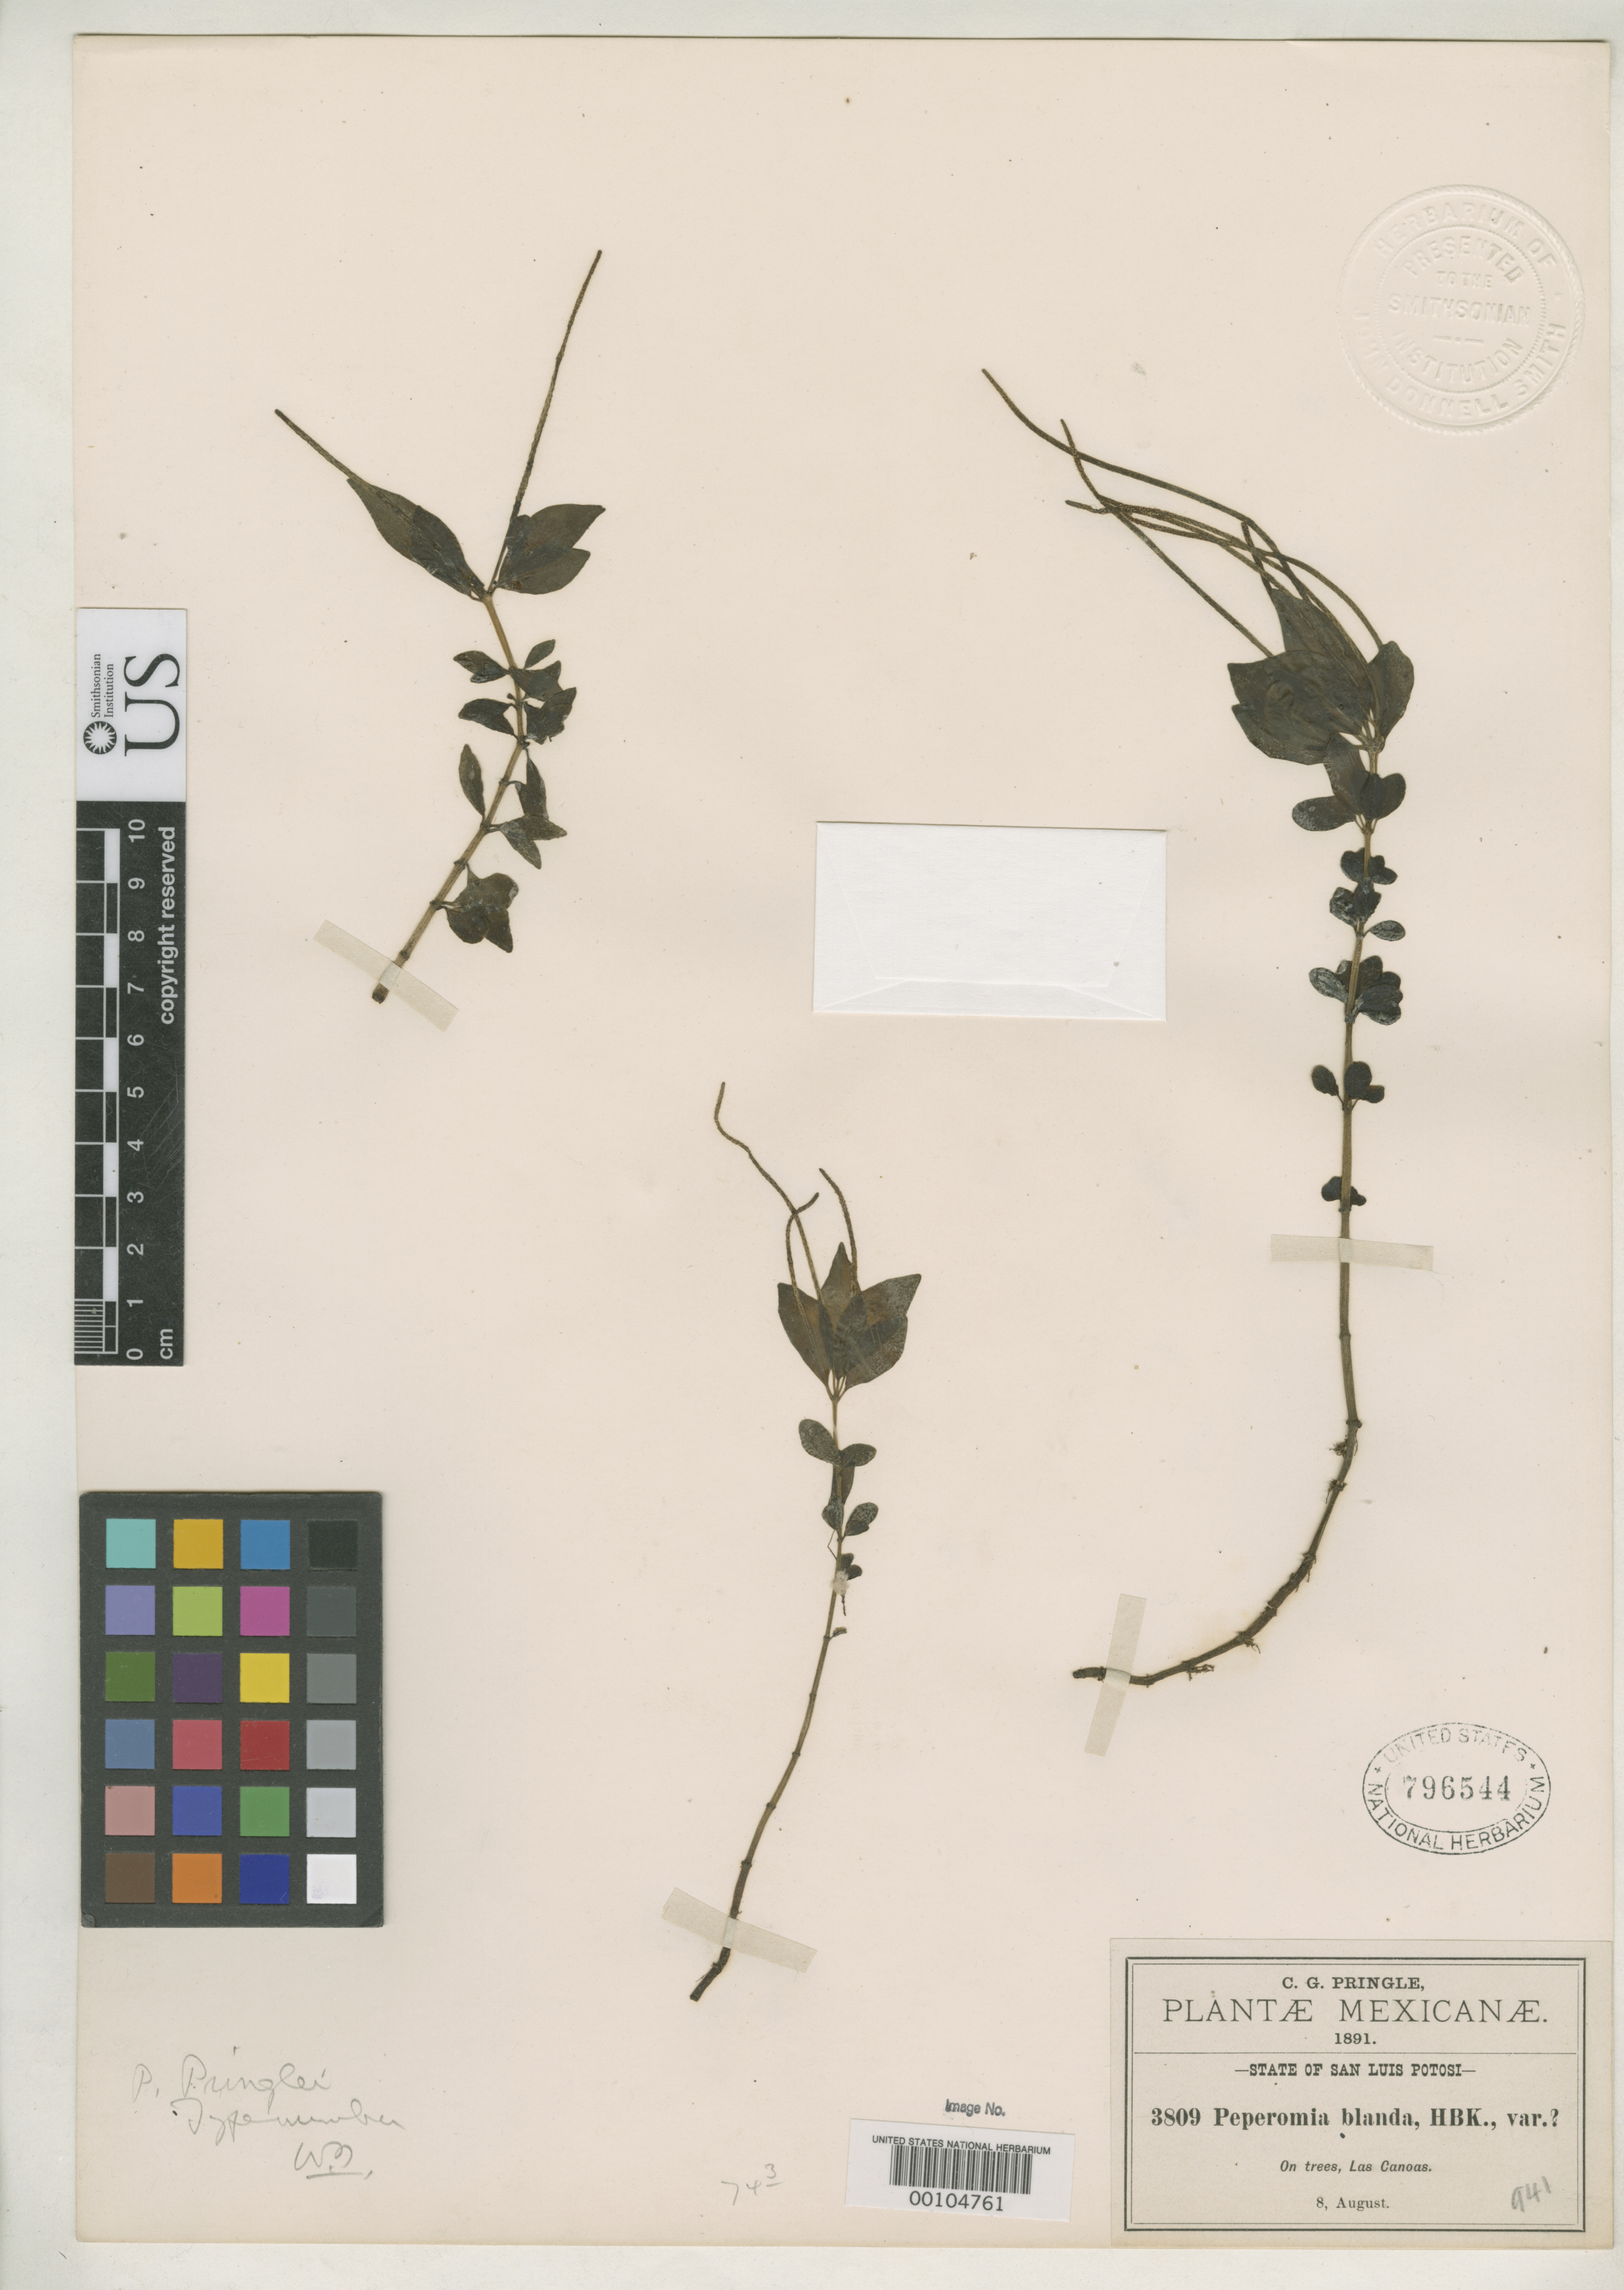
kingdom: Plantae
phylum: Tracheophyta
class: Magnoliopsida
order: Piperales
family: Piperaceae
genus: Peperomia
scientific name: Peperomia pringlei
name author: C. DC.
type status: Isotype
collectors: C. G. Pringle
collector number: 3809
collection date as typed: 08 Aug 1891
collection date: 1891-08-08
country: Mexico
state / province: San Luis Potosi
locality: Las Canvas.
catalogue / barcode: US 796544